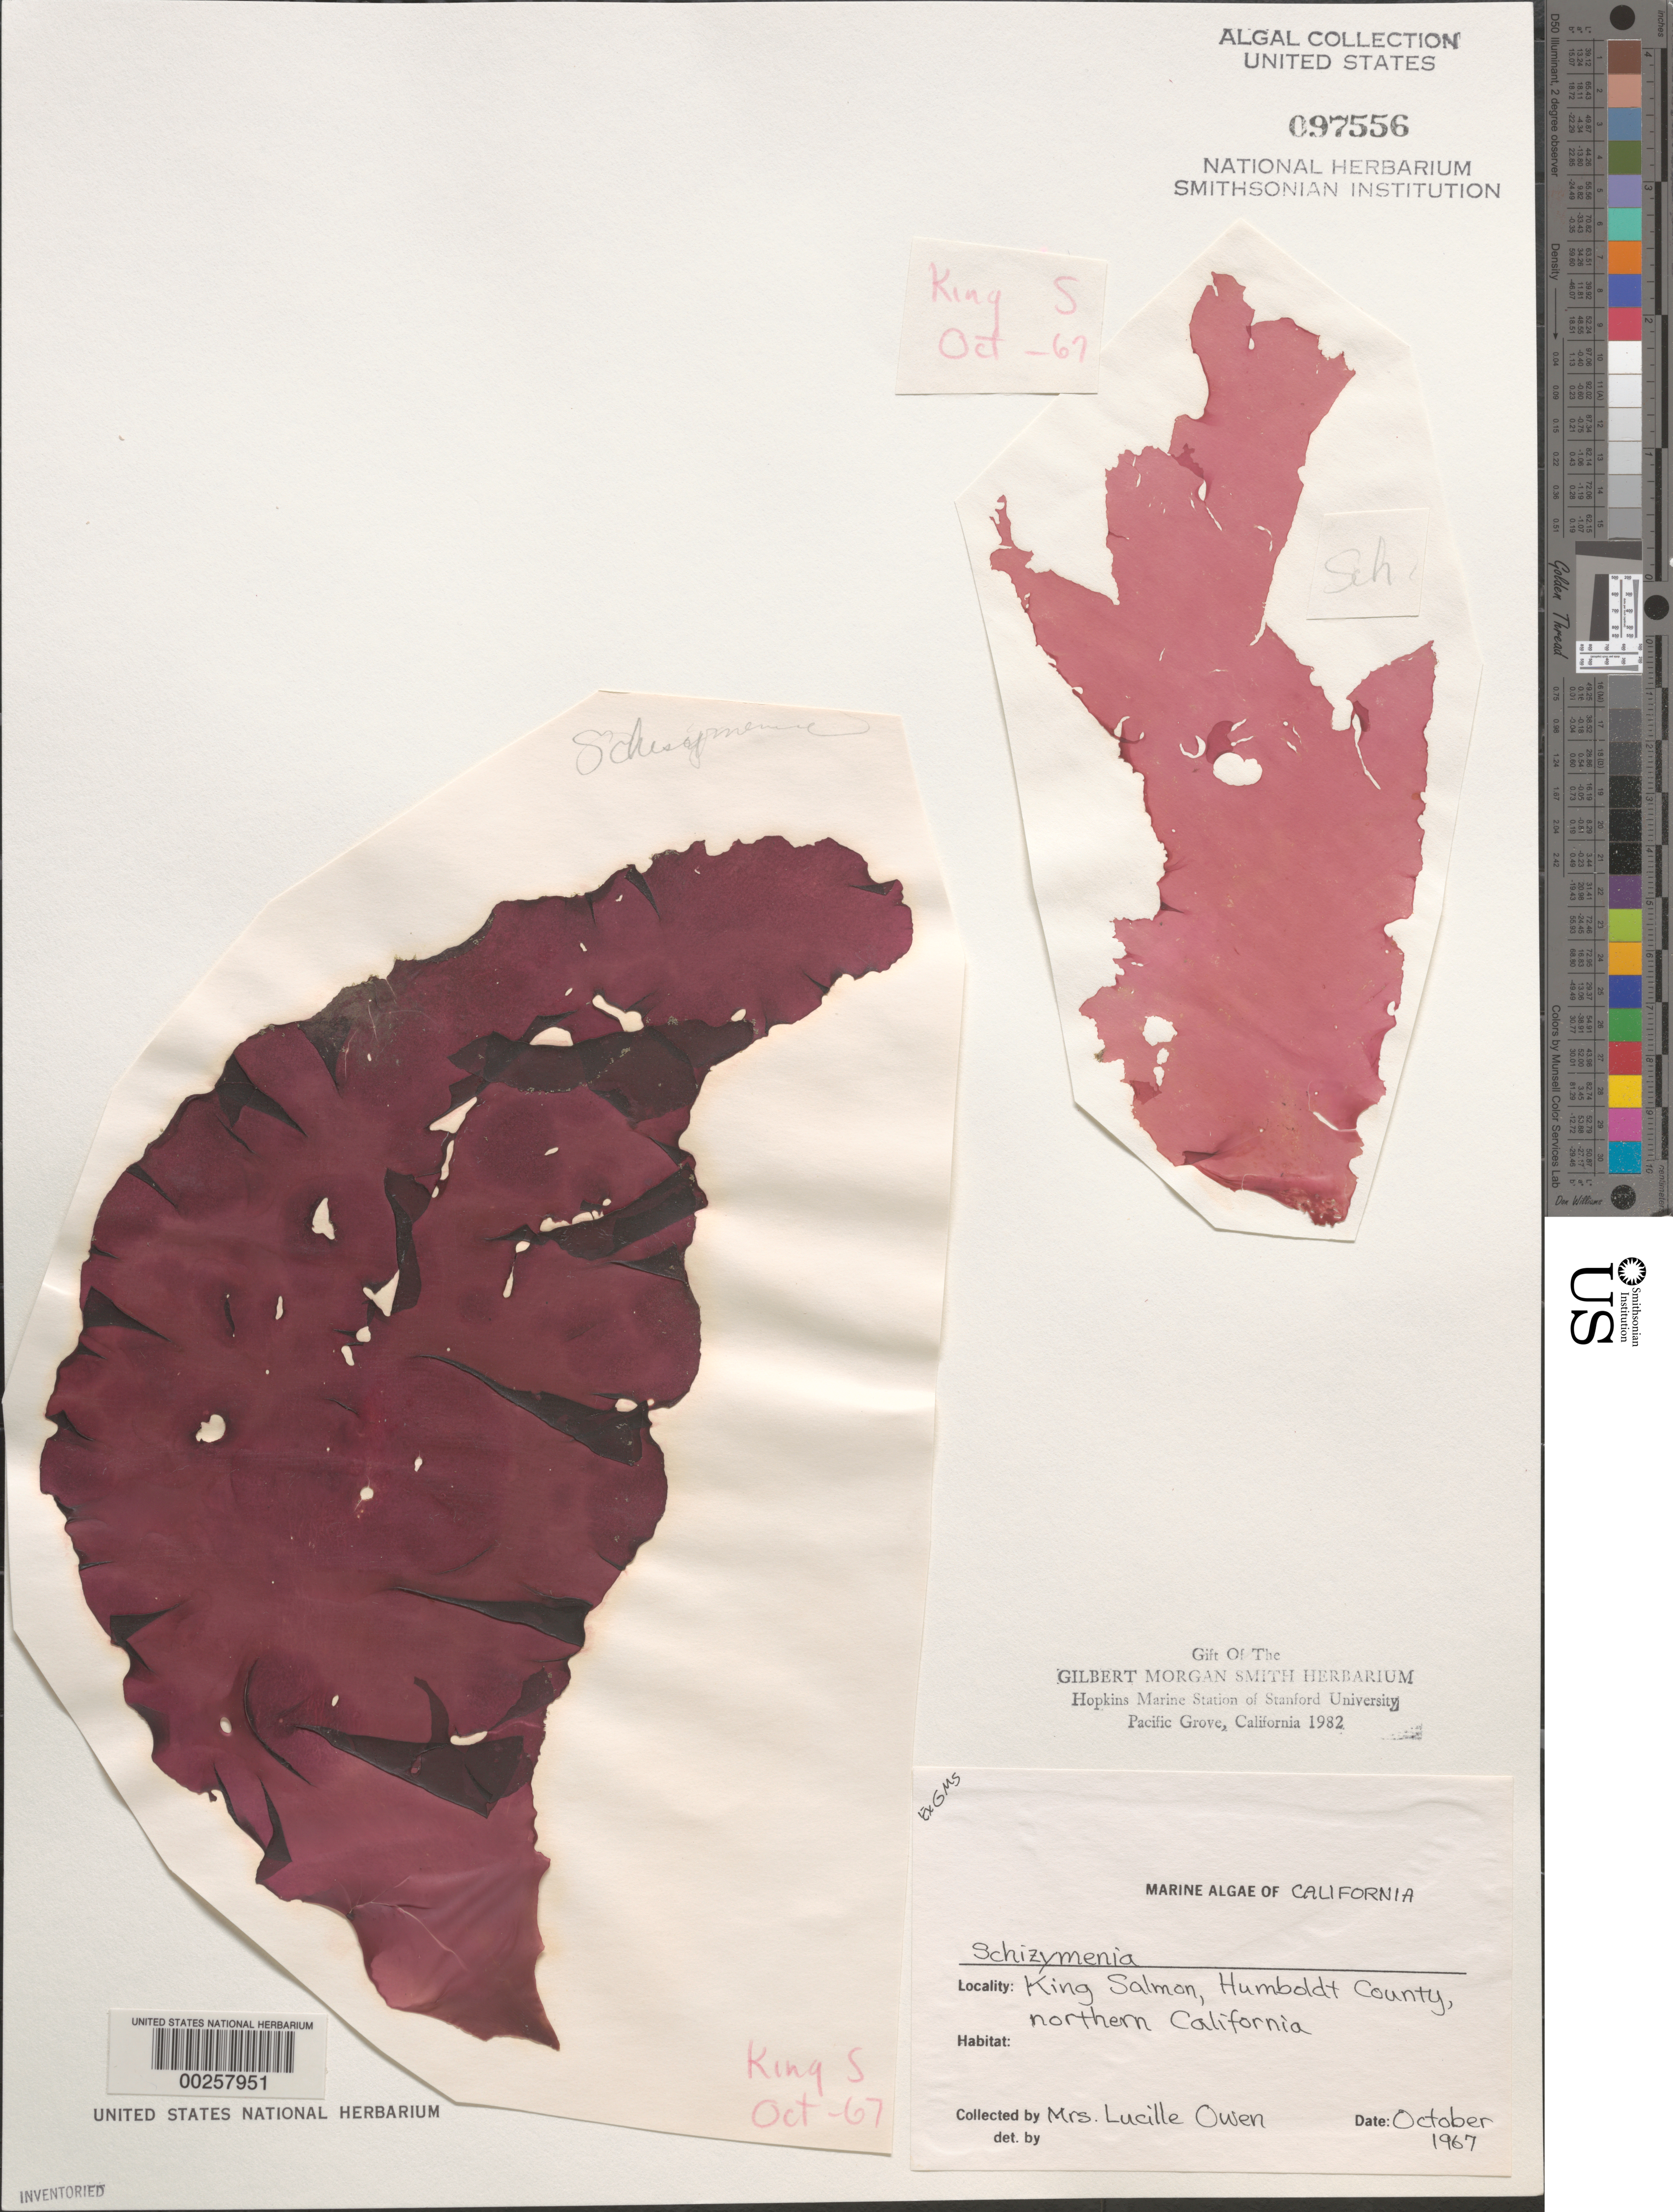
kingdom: Plantae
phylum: Rhodophyta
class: Florideophyceae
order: Nemastomatales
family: Schizymeniaceae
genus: Schizymenia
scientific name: Schizymenia sp.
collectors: L. Owen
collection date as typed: Oct 1967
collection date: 1967-10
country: United States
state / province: California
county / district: Humboldt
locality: King Salmon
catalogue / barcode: US 97556